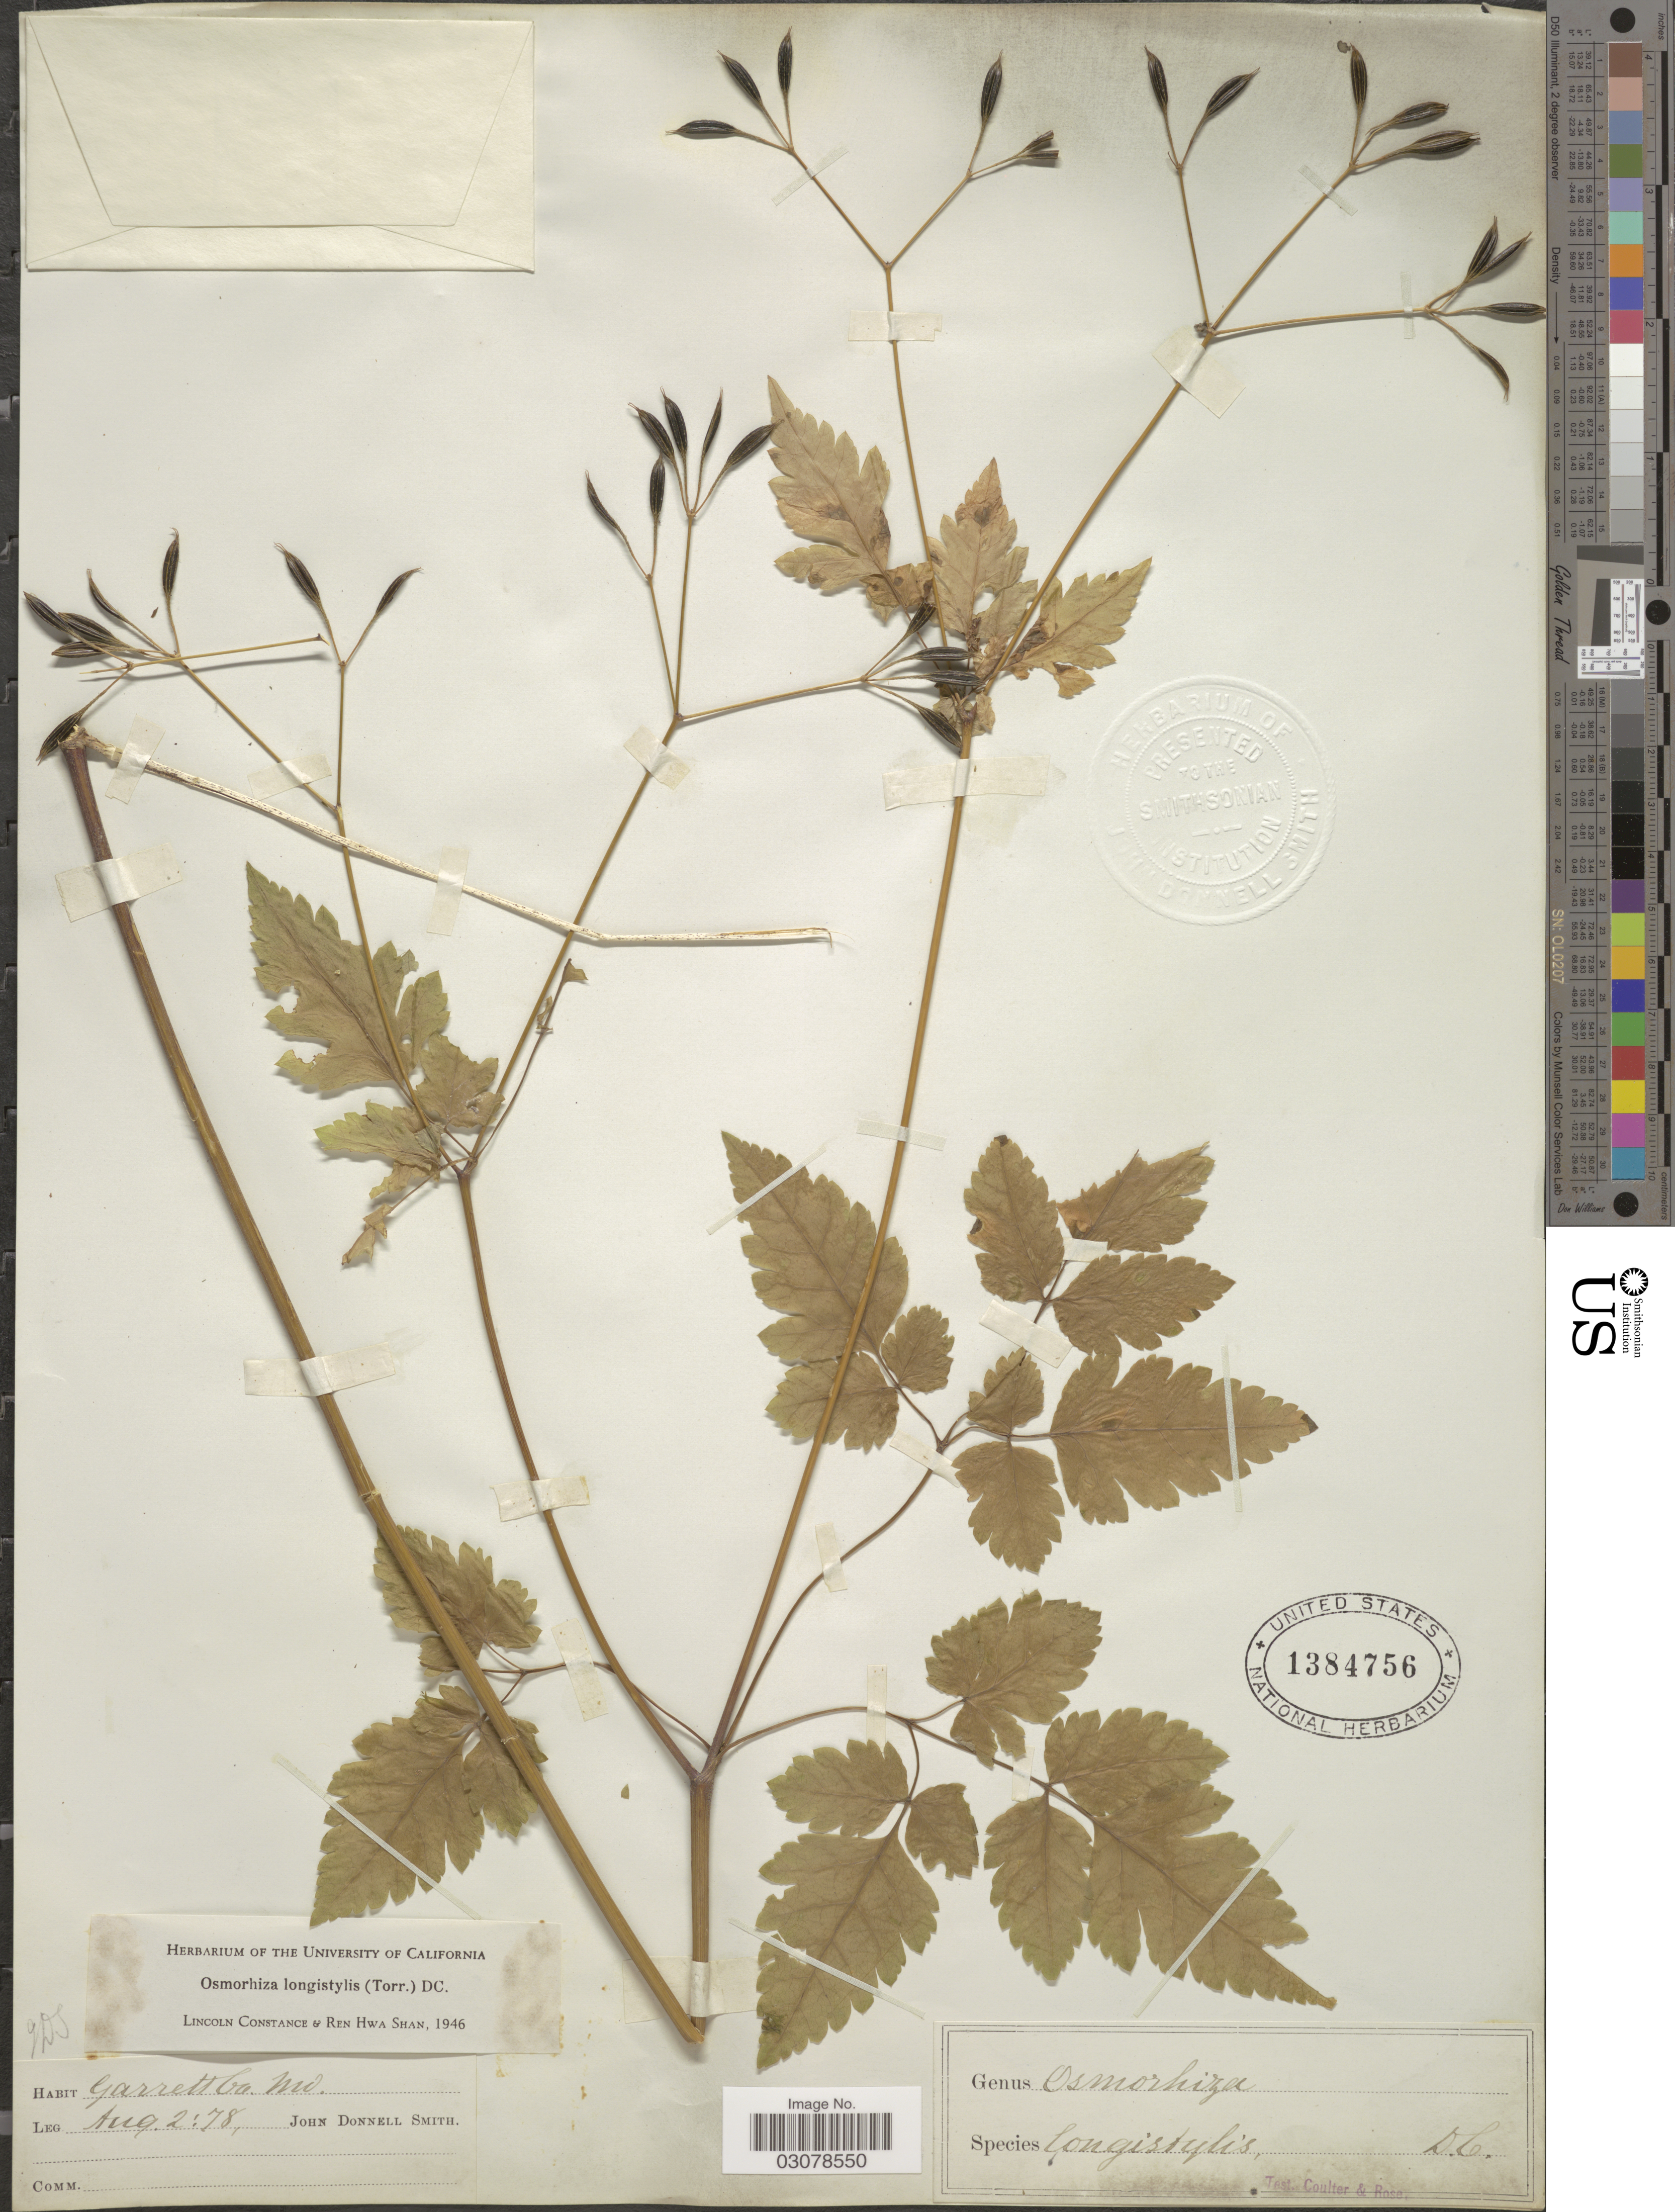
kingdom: Plantae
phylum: Tracheophyta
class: Magnoliopsida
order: Apiales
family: Apiaceae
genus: Osmorhiza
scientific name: Osmorhiza longistylis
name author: (Torr.) DC.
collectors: J. Donnell Smith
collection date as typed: Transcribed d/m/y: 2/8/78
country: United States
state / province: Maryland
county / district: Garrett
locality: Garrett Co.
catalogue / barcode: US 1384756